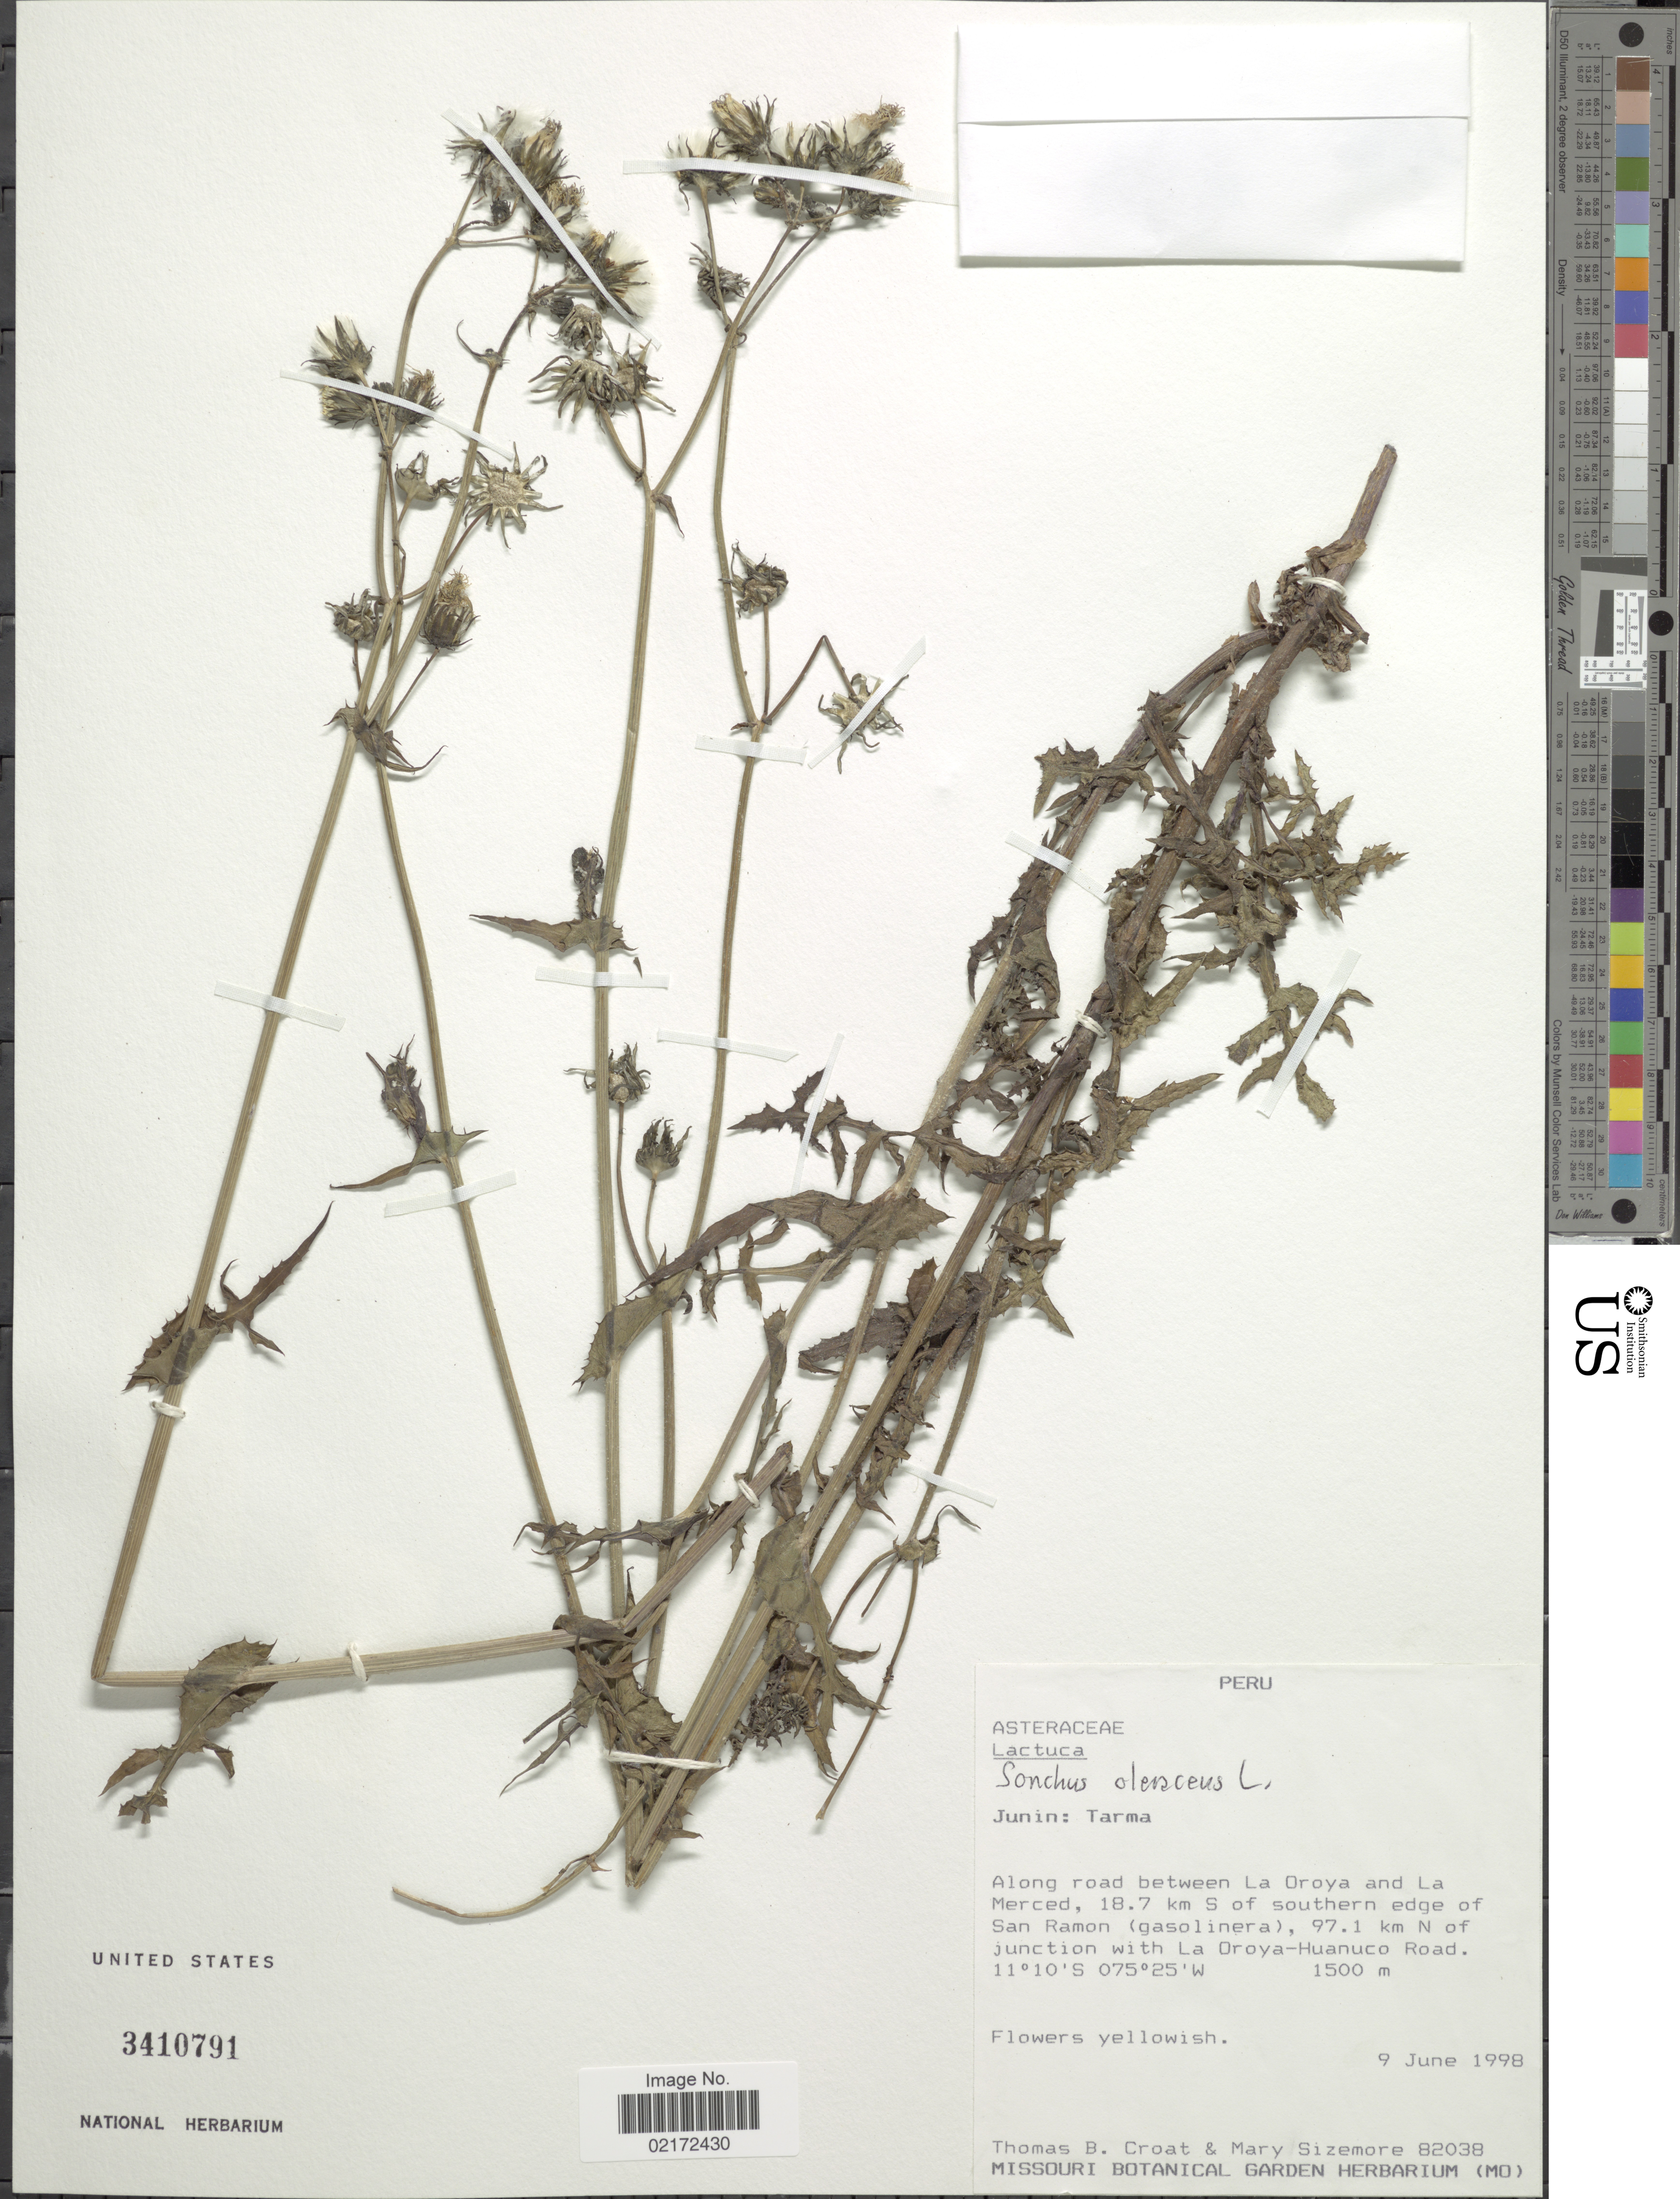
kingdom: Plantae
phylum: Tracheophyta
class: Magnoliopsida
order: Asterales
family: Asteraceae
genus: Sonchus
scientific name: Sonchus oleraceus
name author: L.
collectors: T. B. Croat & M. Sizemore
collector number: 82038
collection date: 1998-06-09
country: Peru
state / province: Junín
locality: Junin: Tarma. Along road between La Oroya and La Merced, 18.7 km S of southern edge of San Ramon (gasolinera), 97.1 km N of junction with La Oroya-Huanuco Road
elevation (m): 1500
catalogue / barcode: US 3410791